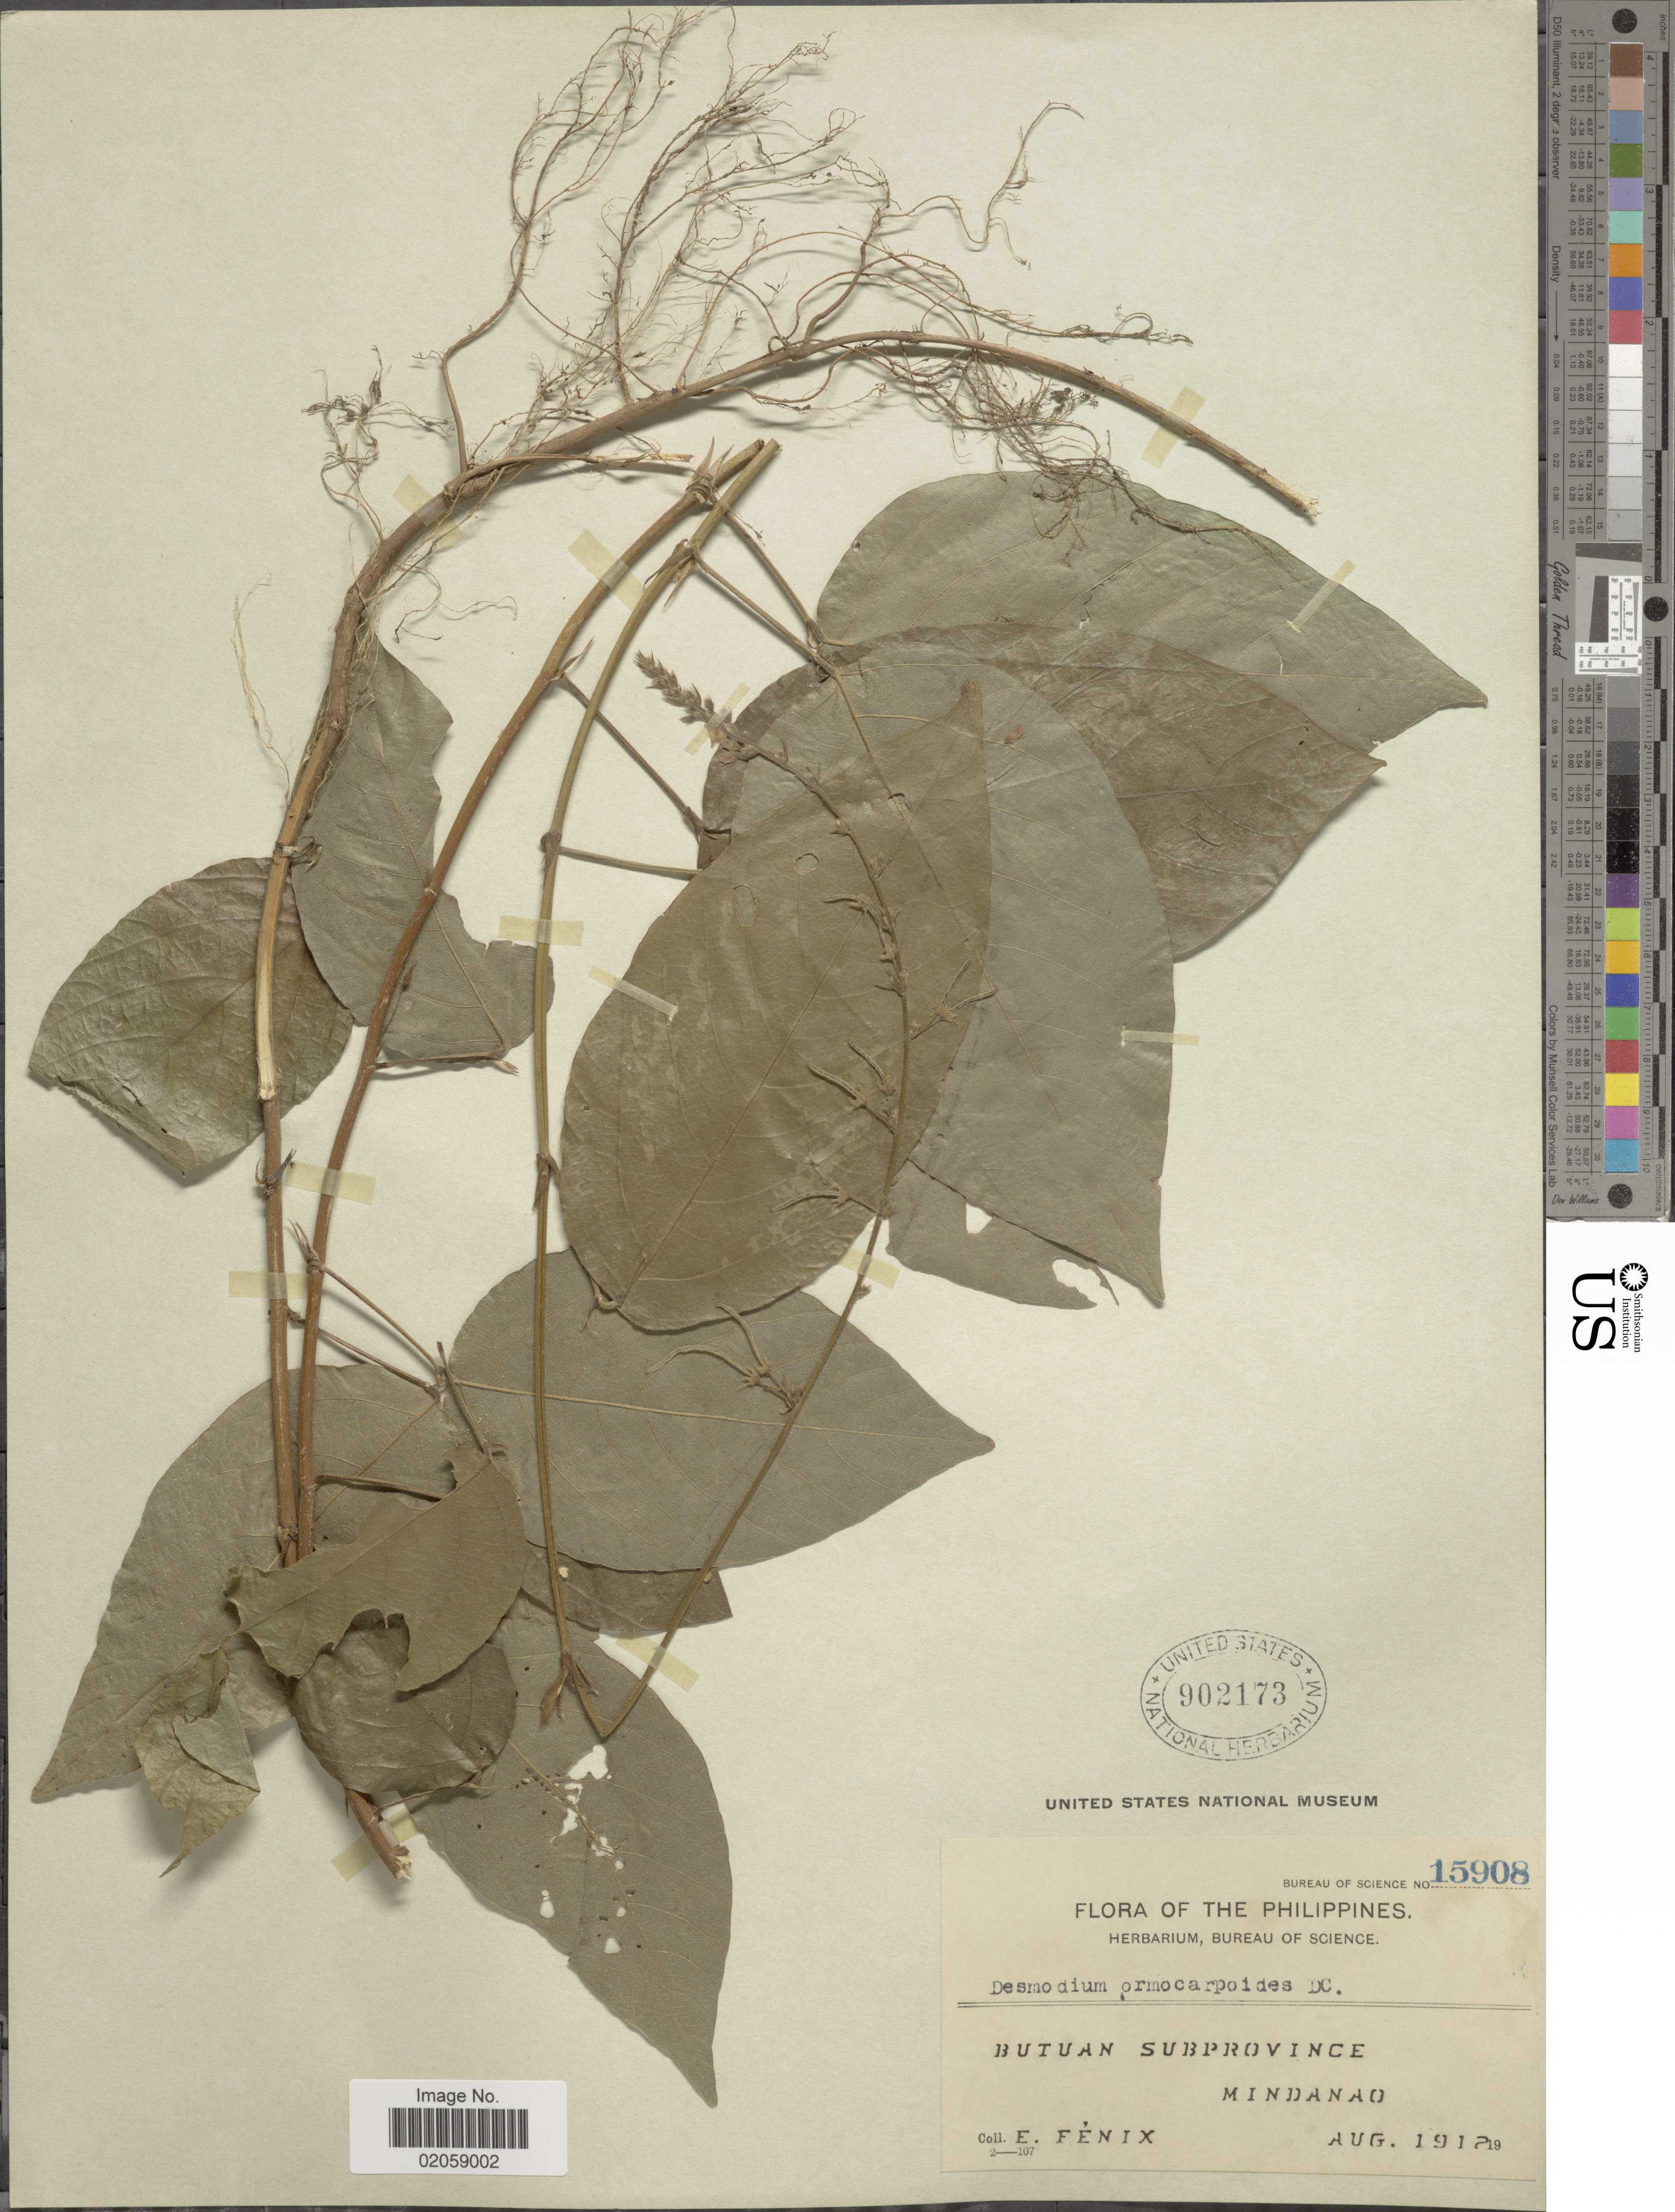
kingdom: Plantae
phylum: Tracheophyta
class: Magnoliopsida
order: Fabales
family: Fabaceae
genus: Hanslia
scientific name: Hanslia ormocarpoides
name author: (DC.) H. Ohashi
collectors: E. Fénix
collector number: Bureau of Science 15908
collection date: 1912-08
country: Philippines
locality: Butuan Subprovince. Mindanao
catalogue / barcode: US 902173